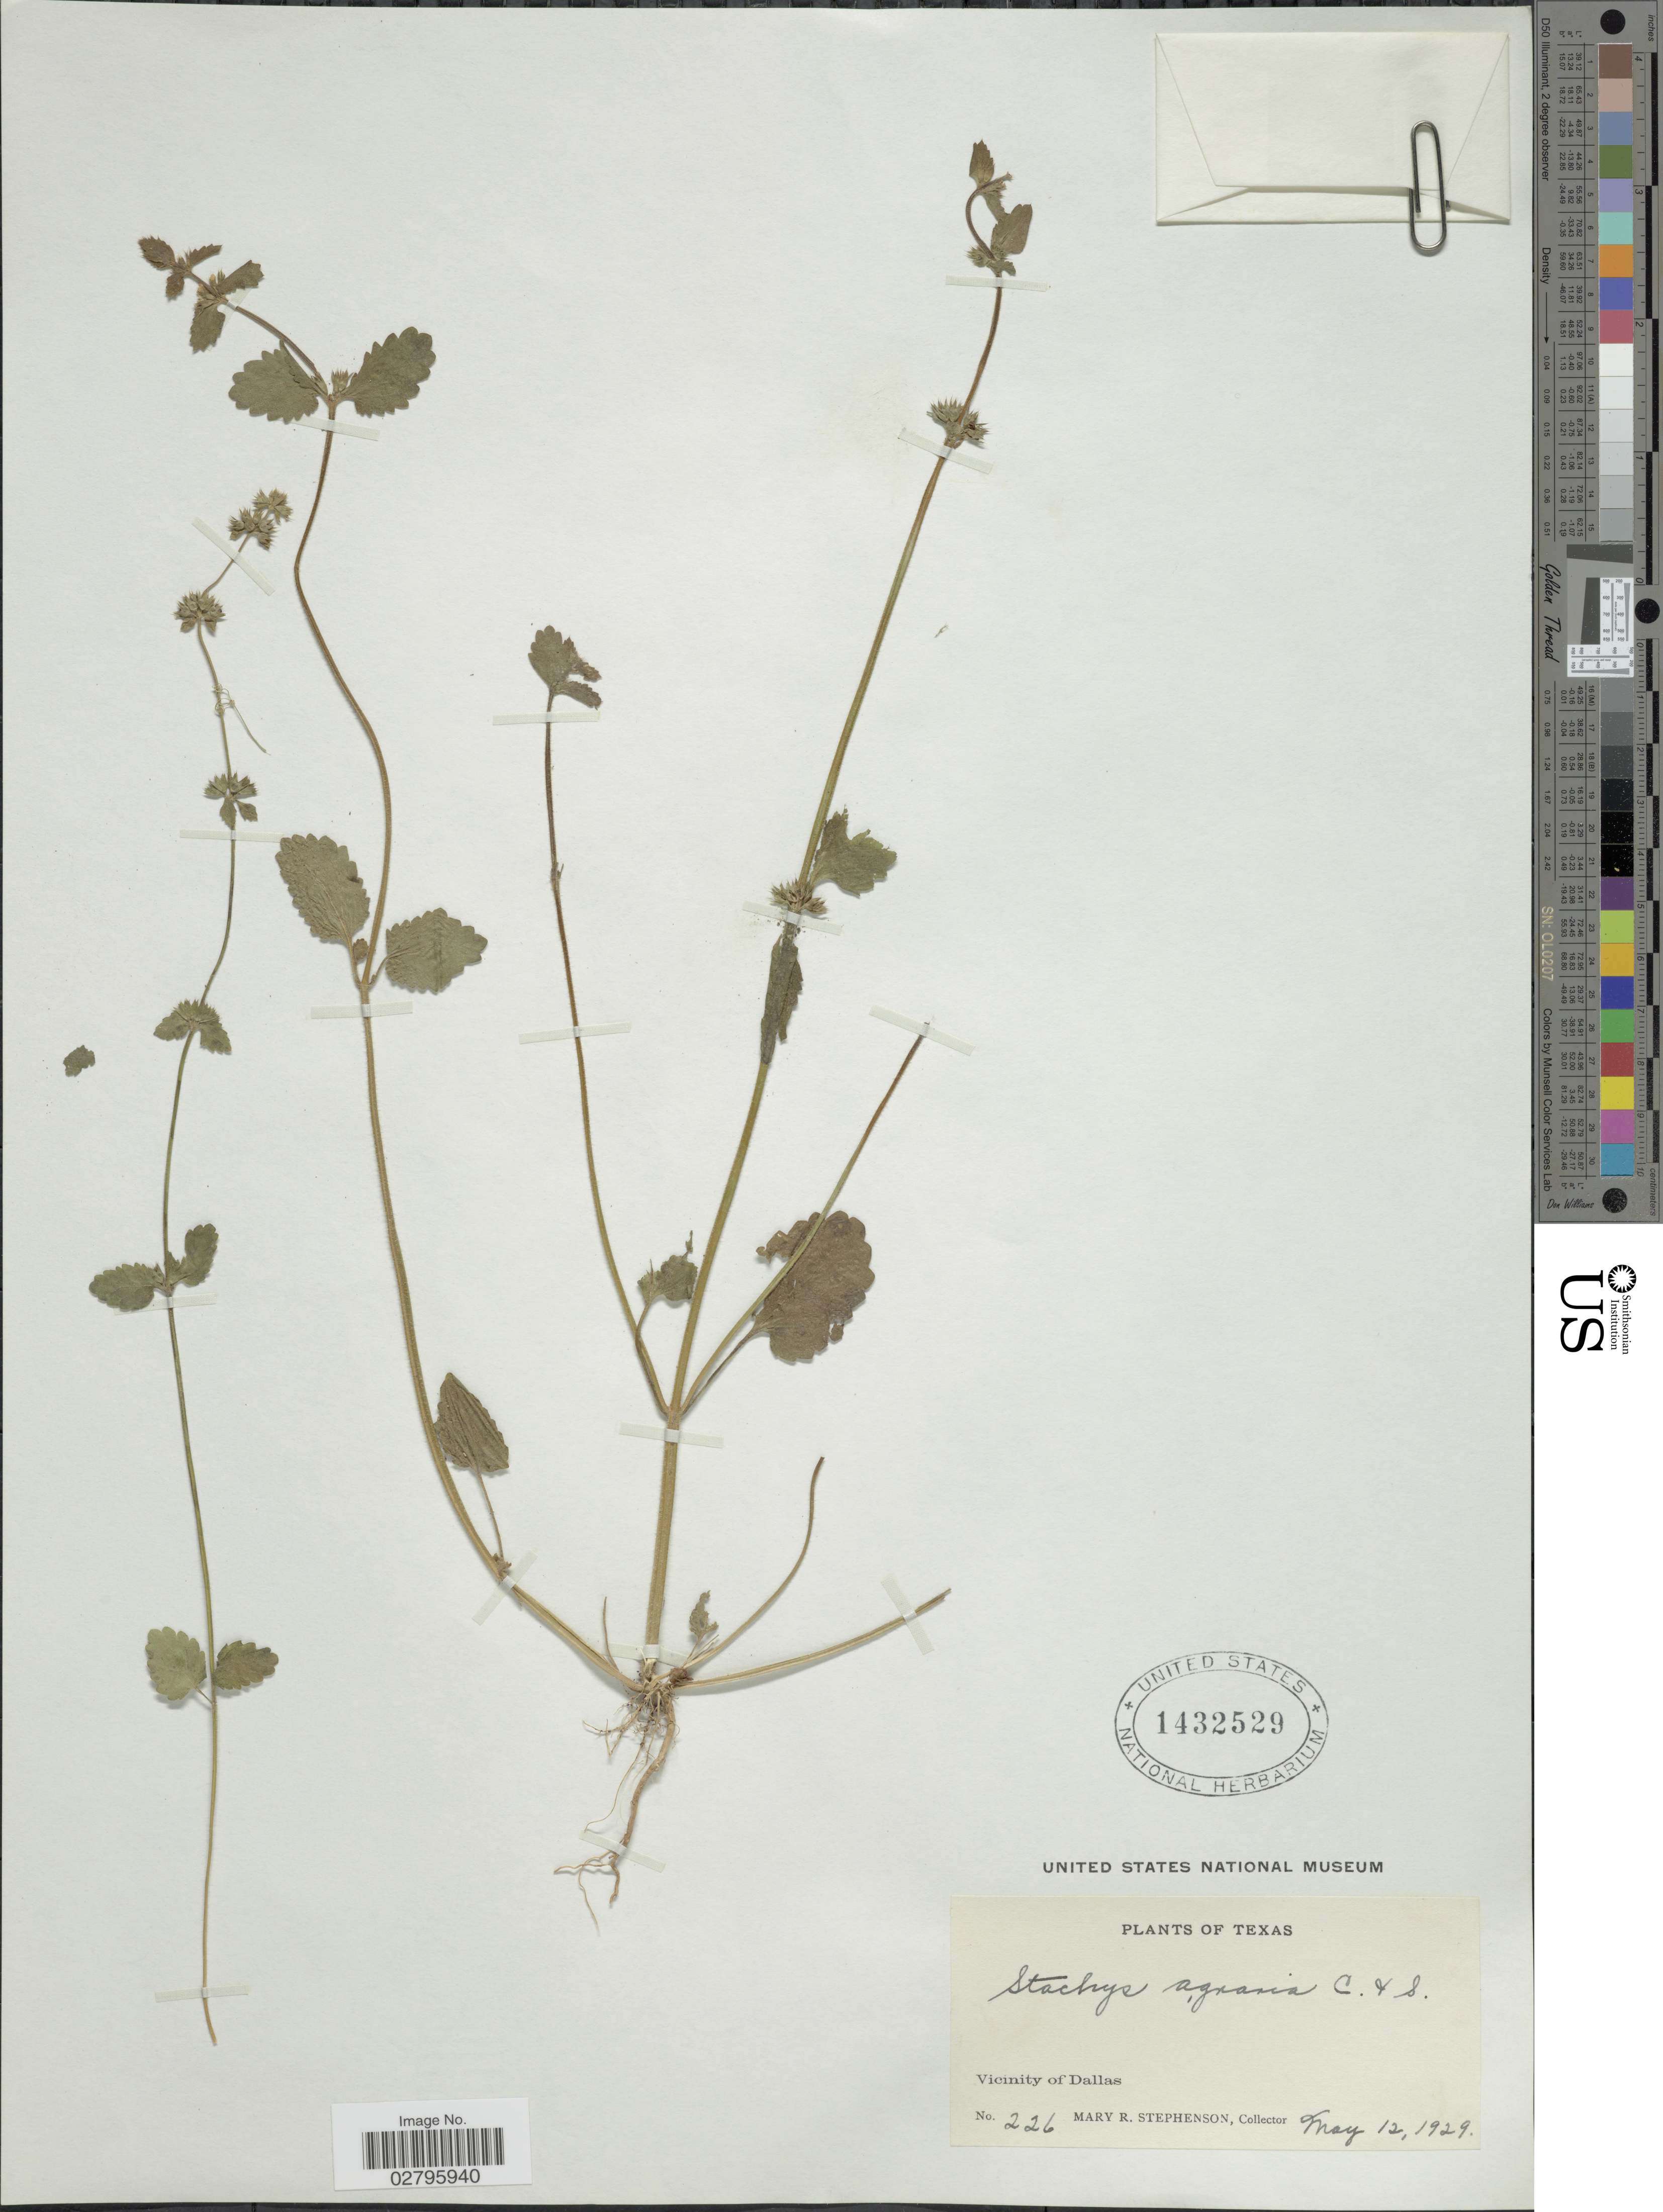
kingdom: Plantae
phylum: Tracheophyta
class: Magnoliopsida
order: Lamiales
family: Lamiaceae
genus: Stachys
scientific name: Stachys agraria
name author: Schltdl. & Cham.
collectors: M. Stephenson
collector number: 226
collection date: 1929-05-12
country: United States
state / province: Texas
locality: Vicinity of Dallas.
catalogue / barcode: US 1432529